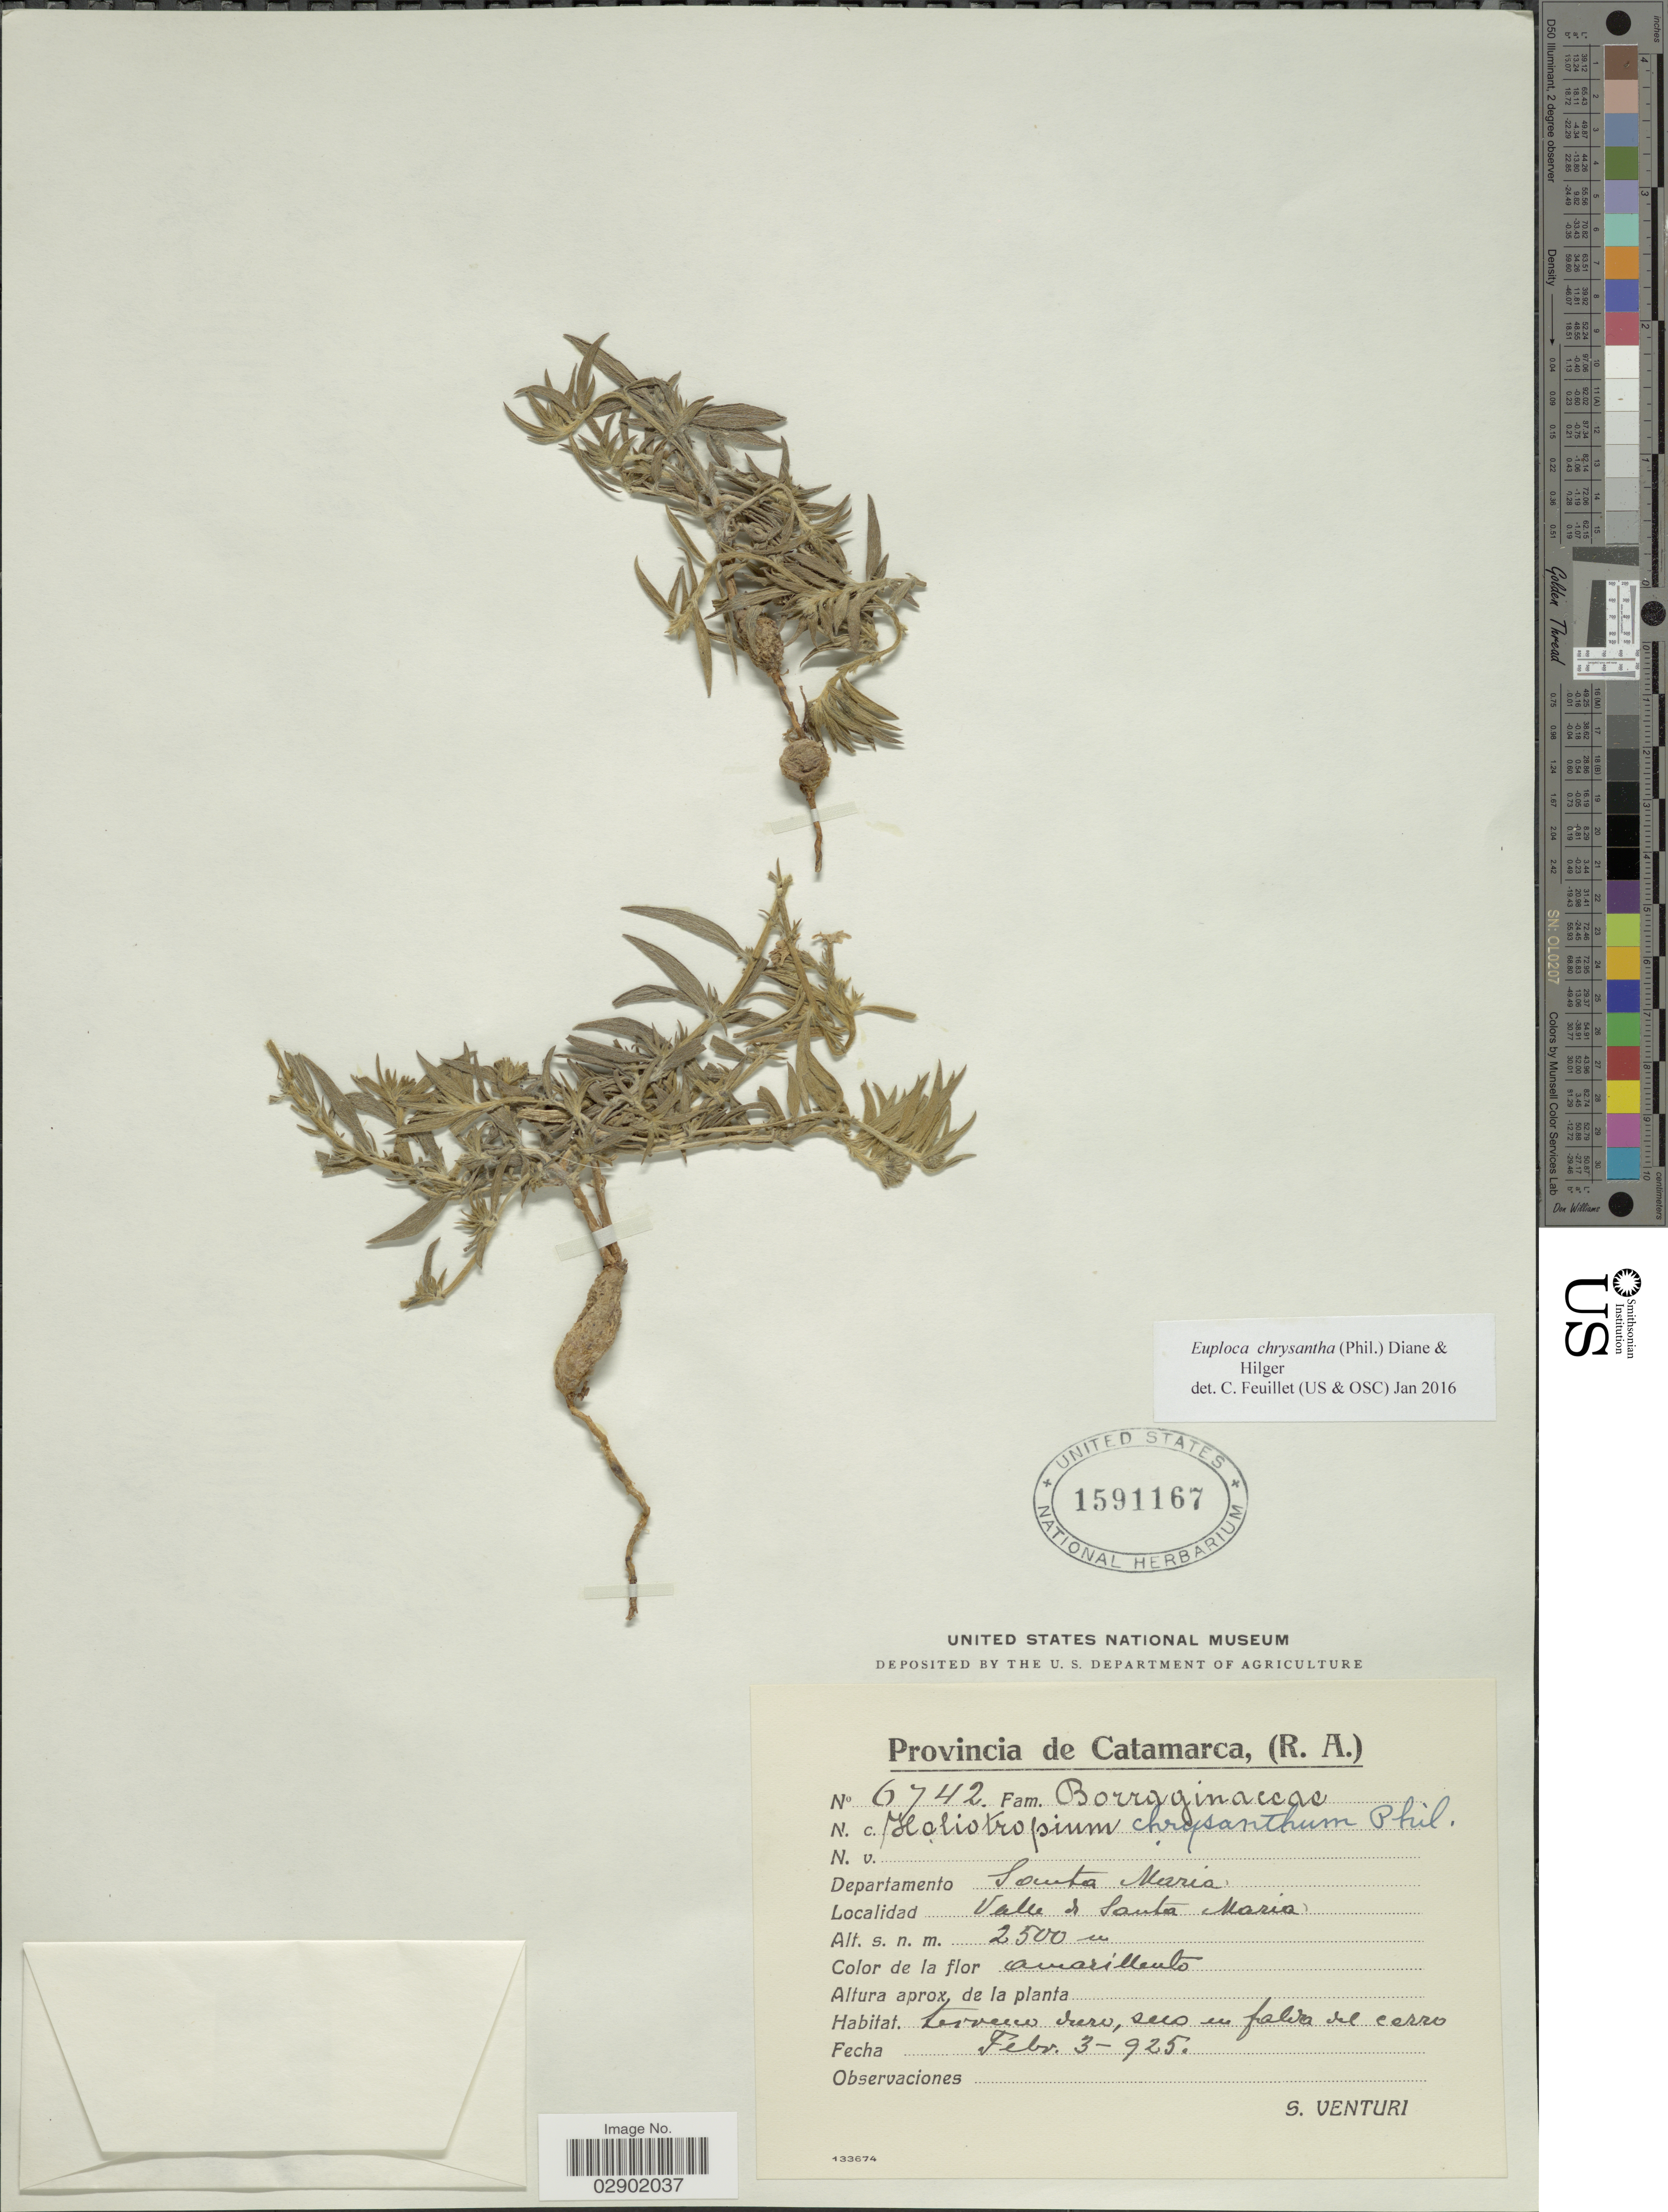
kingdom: Plantae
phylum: Tracheophyta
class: Magnoliopsida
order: Boraginales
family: Heliotropiaceae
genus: Euploca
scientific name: Euploca chrysantha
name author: (Phil.) Diane & Hilger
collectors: S. Venturi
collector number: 6742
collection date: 1925-02-03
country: Argentina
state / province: Catamarca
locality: (R.A.). Departamento Santa Maria. Valle de Santa Maria.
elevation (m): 2500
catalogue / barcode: US 1591167